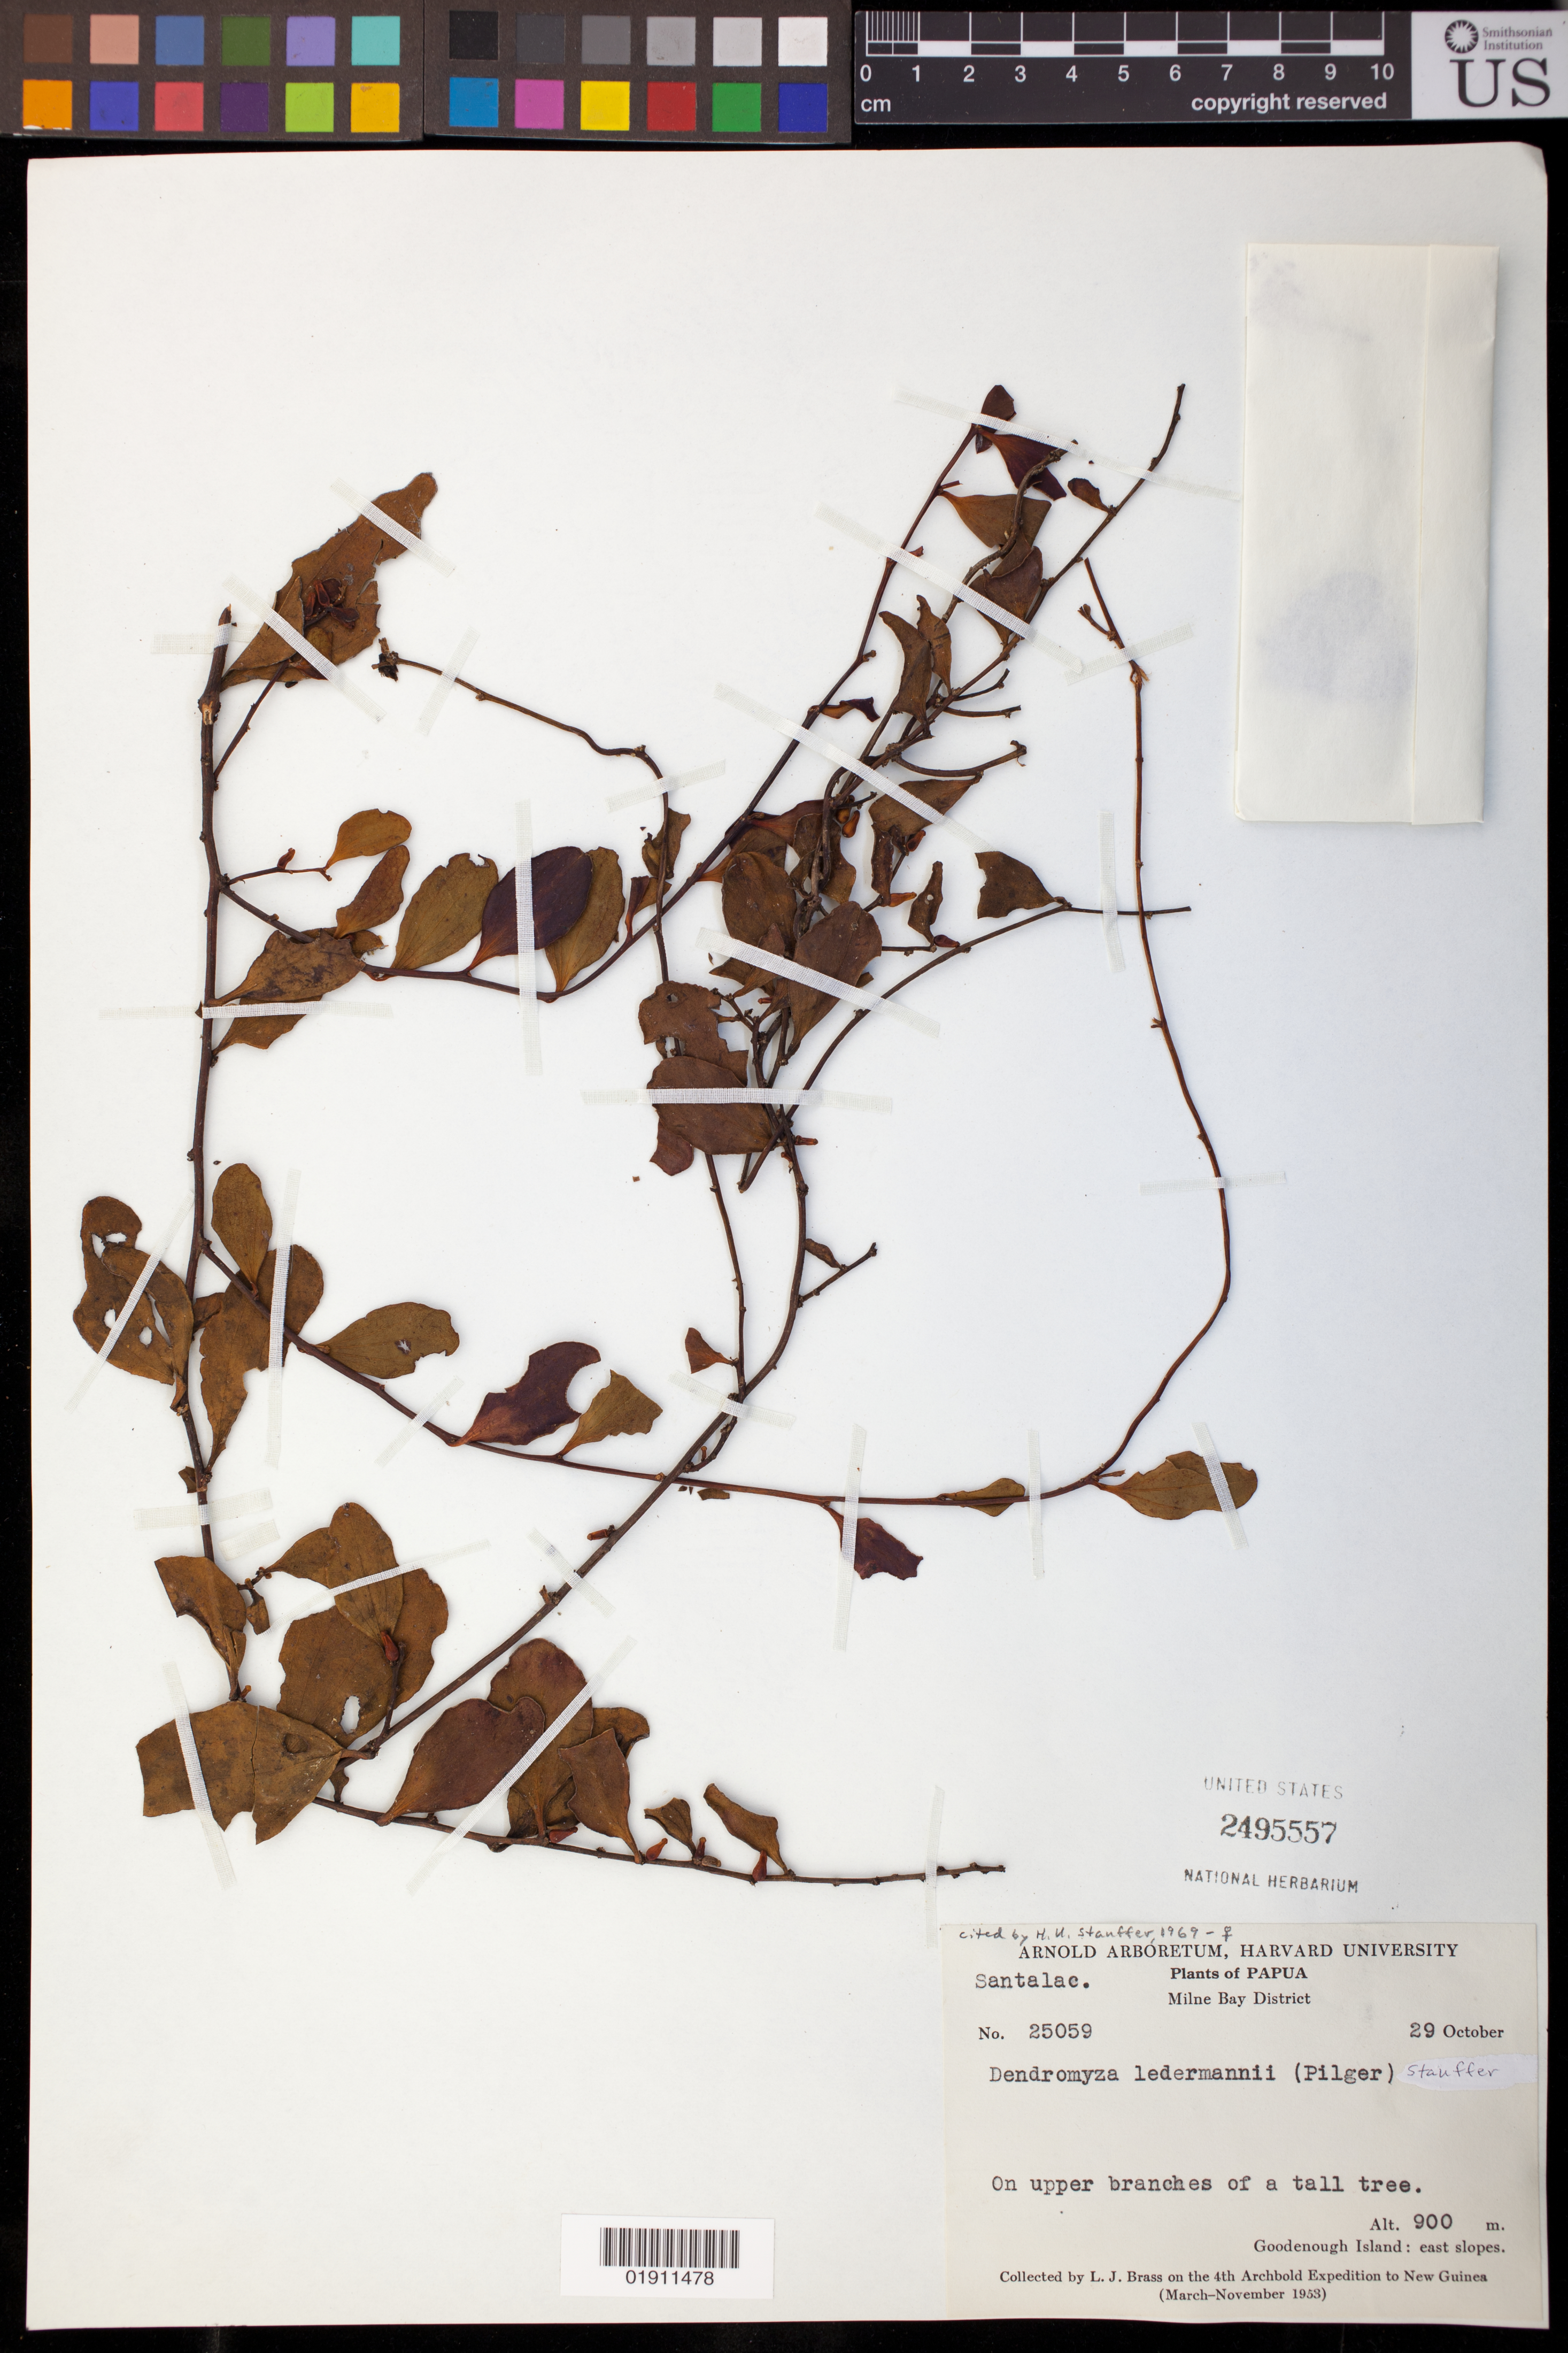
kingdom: Plantae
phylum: Tracheophyta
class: Magnoliopsida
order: Santalales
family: Amphorogynaceae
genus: Dendromyza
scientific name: Dendromyza ledermannii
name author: (Pilg.) Stauffer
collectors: L. J. Brass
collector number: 25059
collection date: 1953-10-29/1953-11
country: Papua New Guinea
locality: Goodenough Island: east slopes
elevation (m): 900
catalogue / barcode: US 2495557